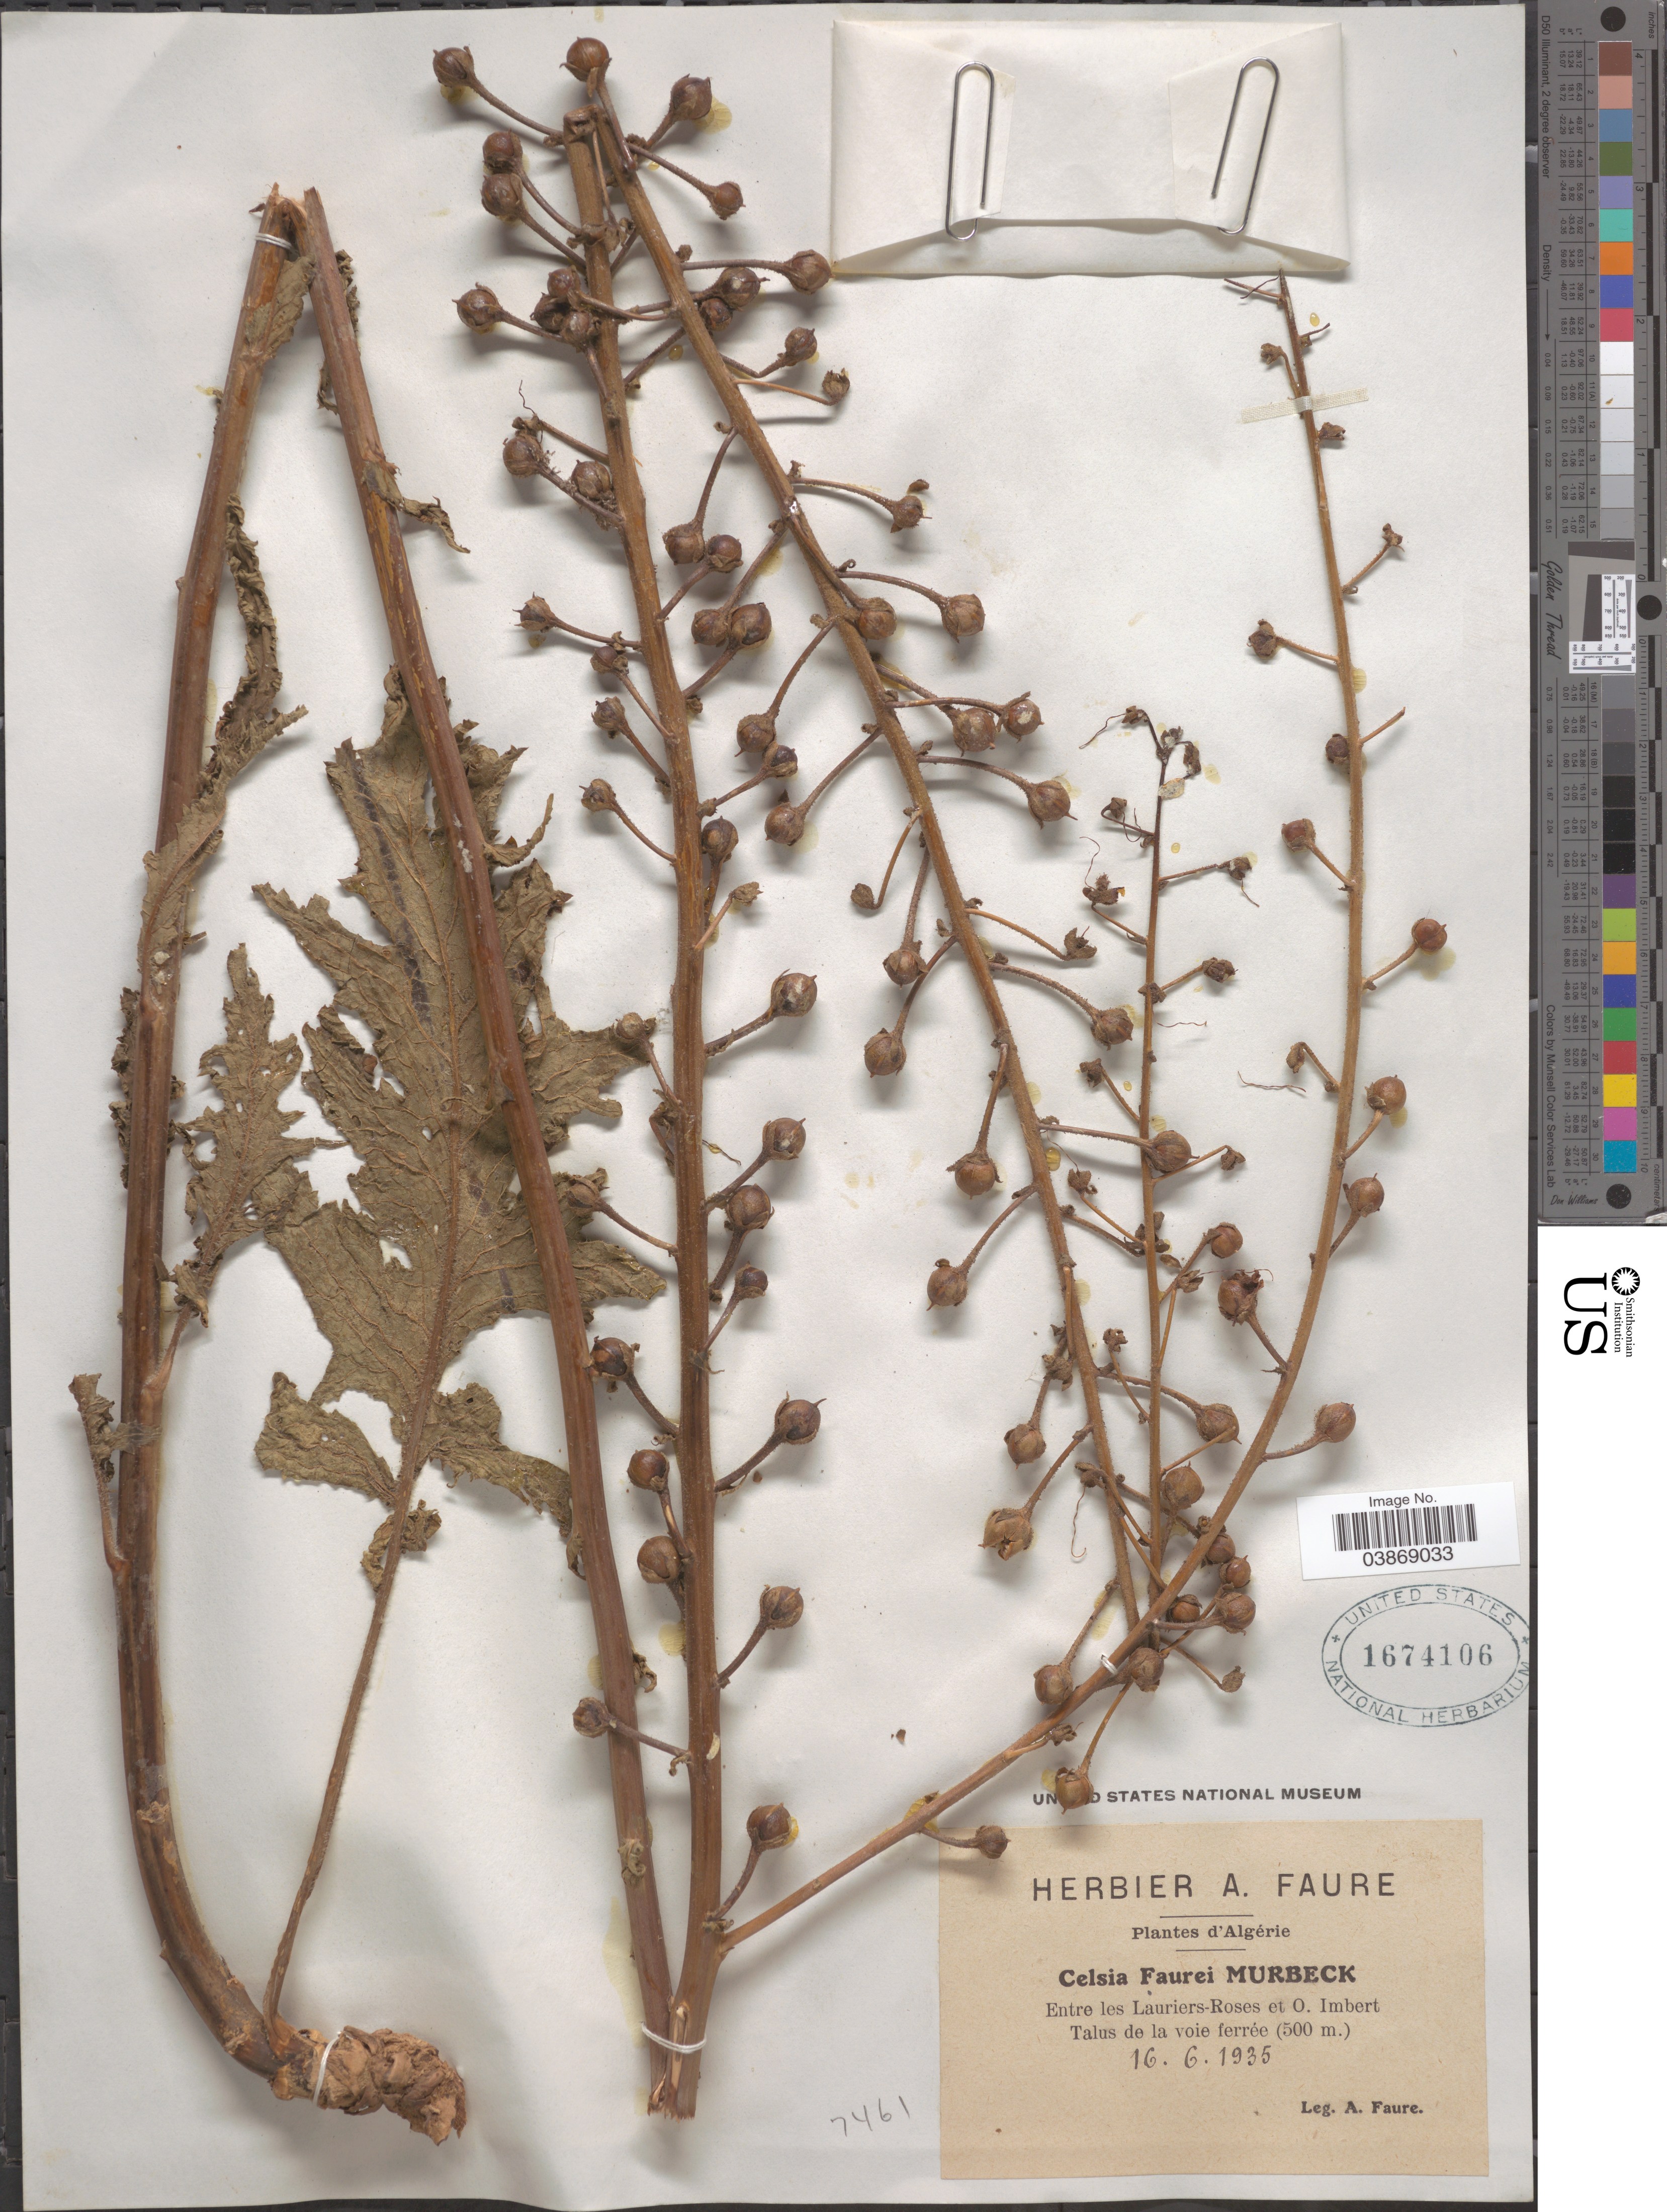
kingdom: Plantae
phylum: Tracheophyta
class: Magnoliopsida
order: Lamiales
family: Scrophulariaceae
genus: Celsia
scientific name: Celsia fauriei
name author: Murb.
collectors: A. Faure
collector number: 7461?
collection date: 1935-06-16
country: Algeria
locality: D'Algérie. Entre les Lauriers-Roses et O. Imbert. Talus de la voie ferrée.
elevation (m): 500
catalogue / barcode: US 1674106